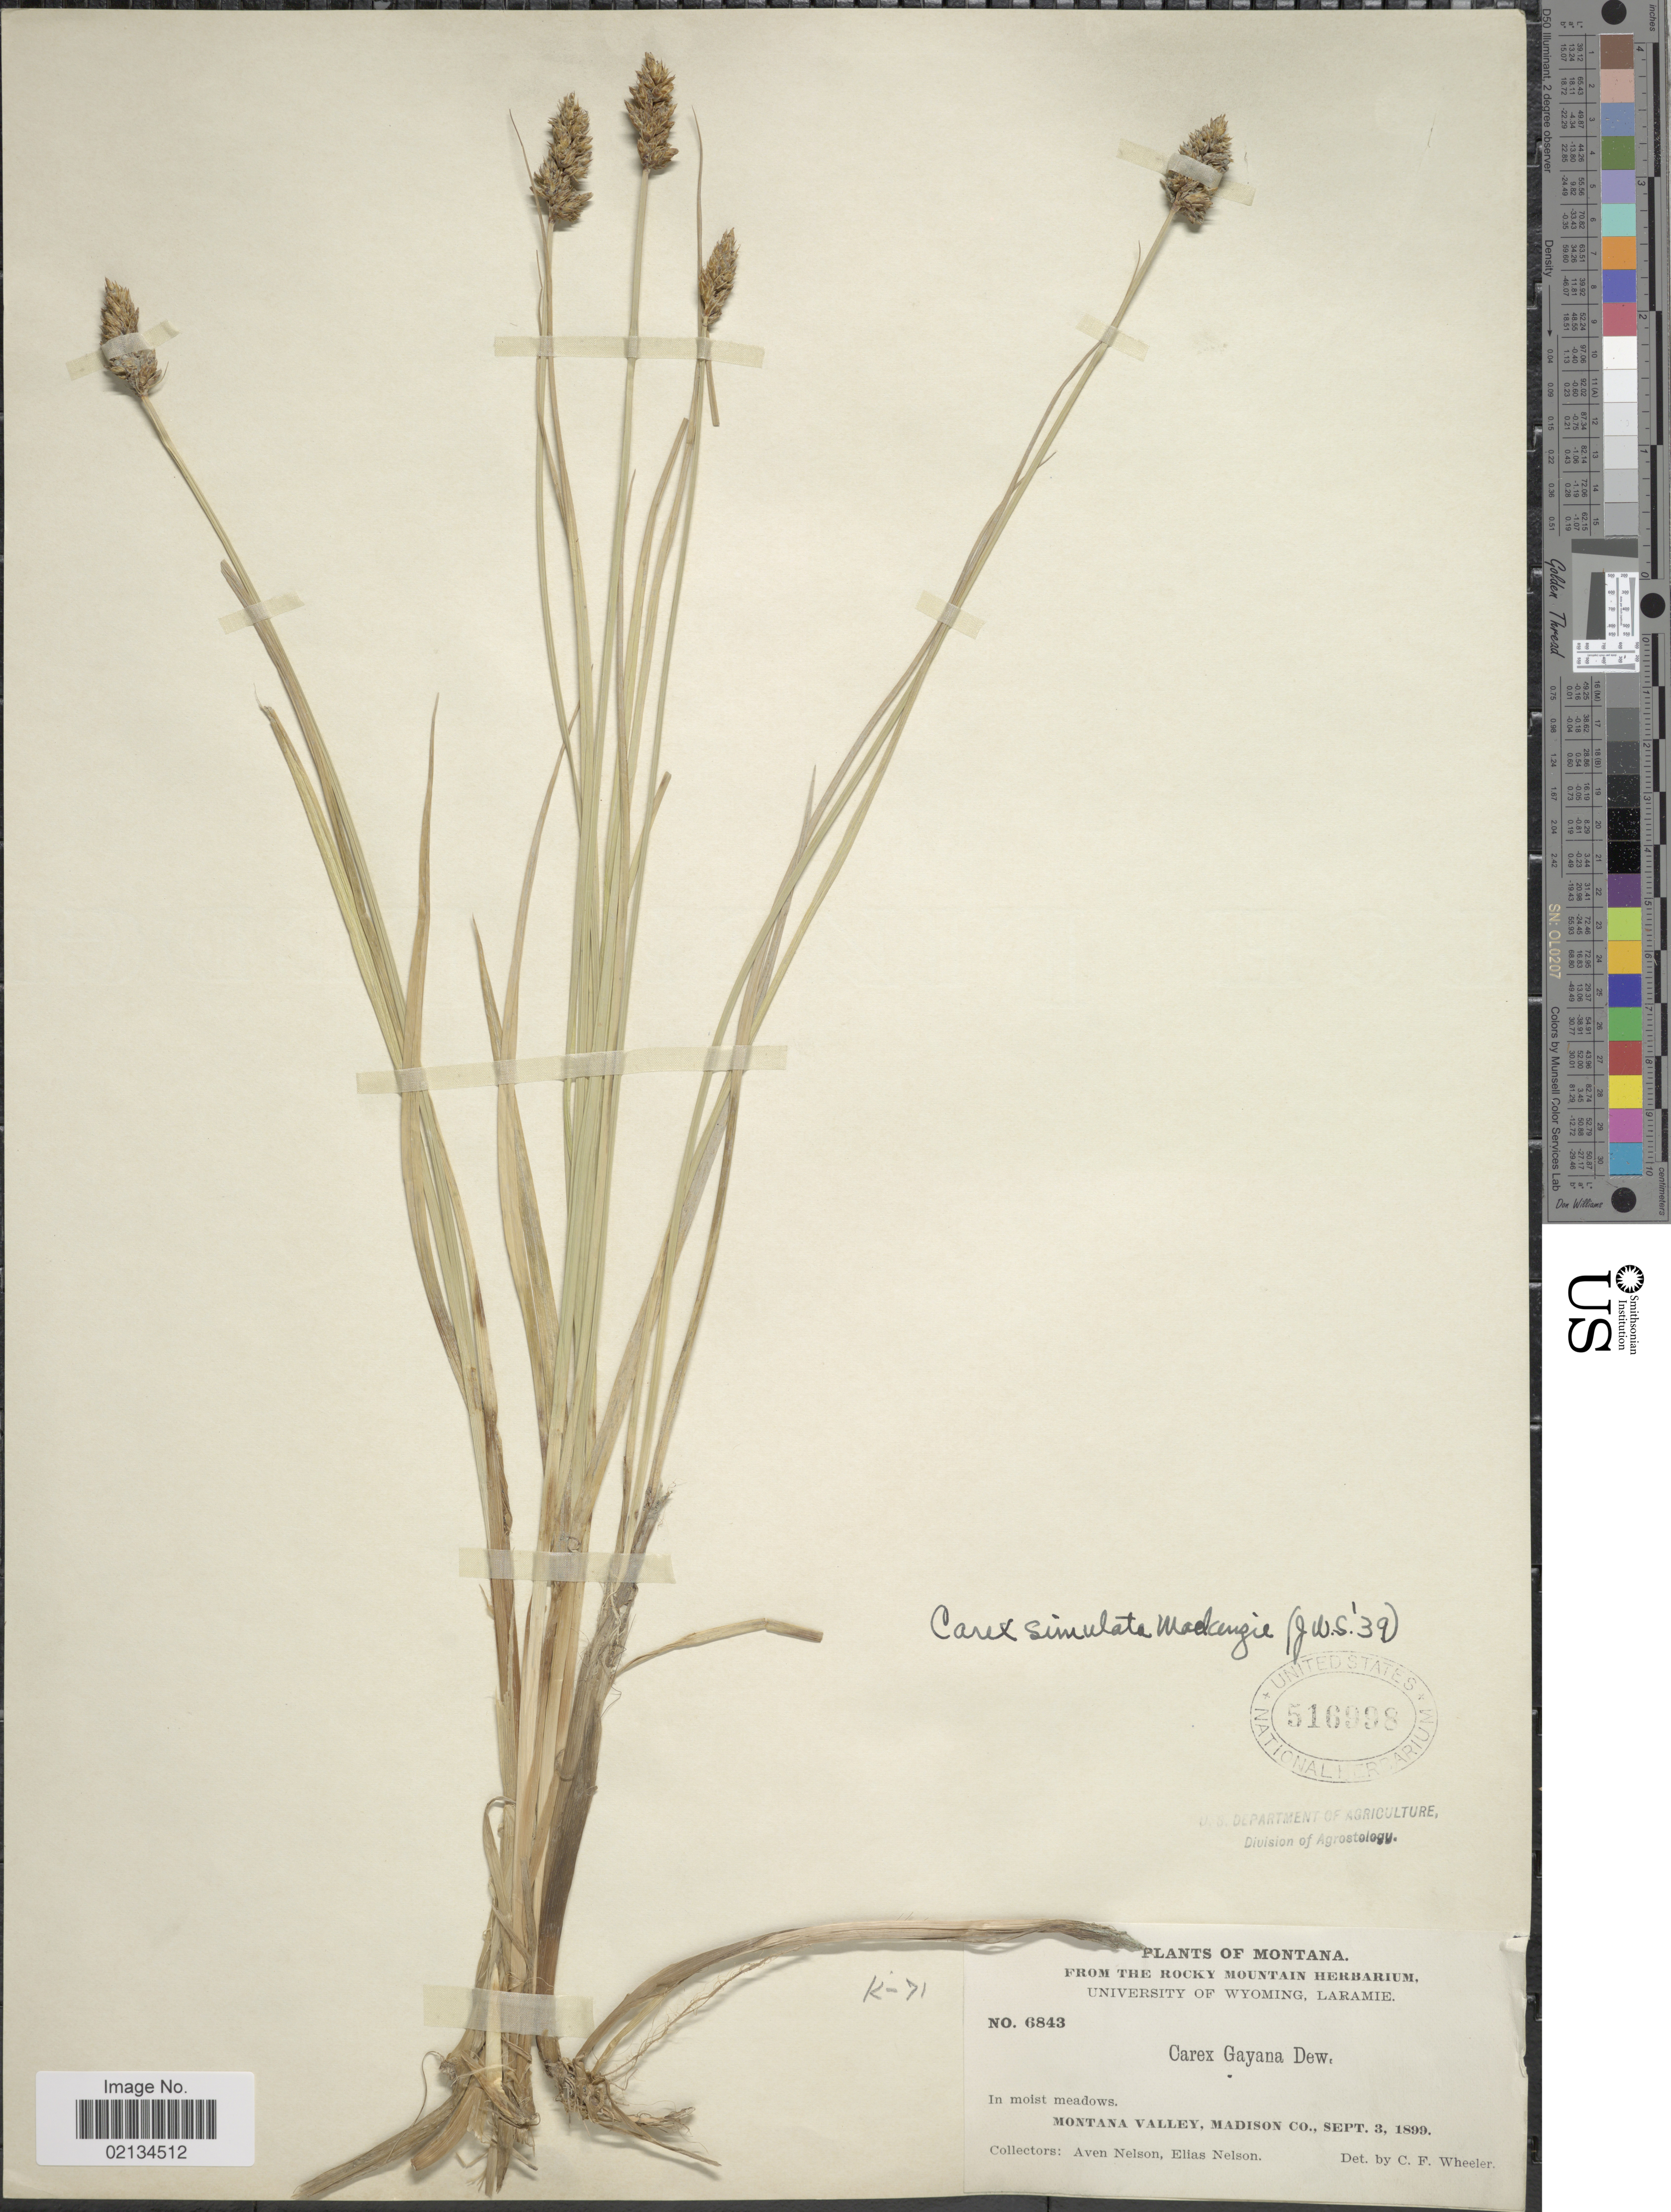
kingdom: Plantae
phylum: Tracheophyta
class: Liliopsida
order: Poales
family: Cyperaceae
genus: Carex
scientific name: Carex simulata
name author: Mack.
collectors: A. Nelson & E. Nelson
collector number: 6843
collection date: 1899-09-03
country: United States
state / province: Montana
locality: In moist meadows, Montana Valley, Madison Co.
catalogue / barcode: US 516998